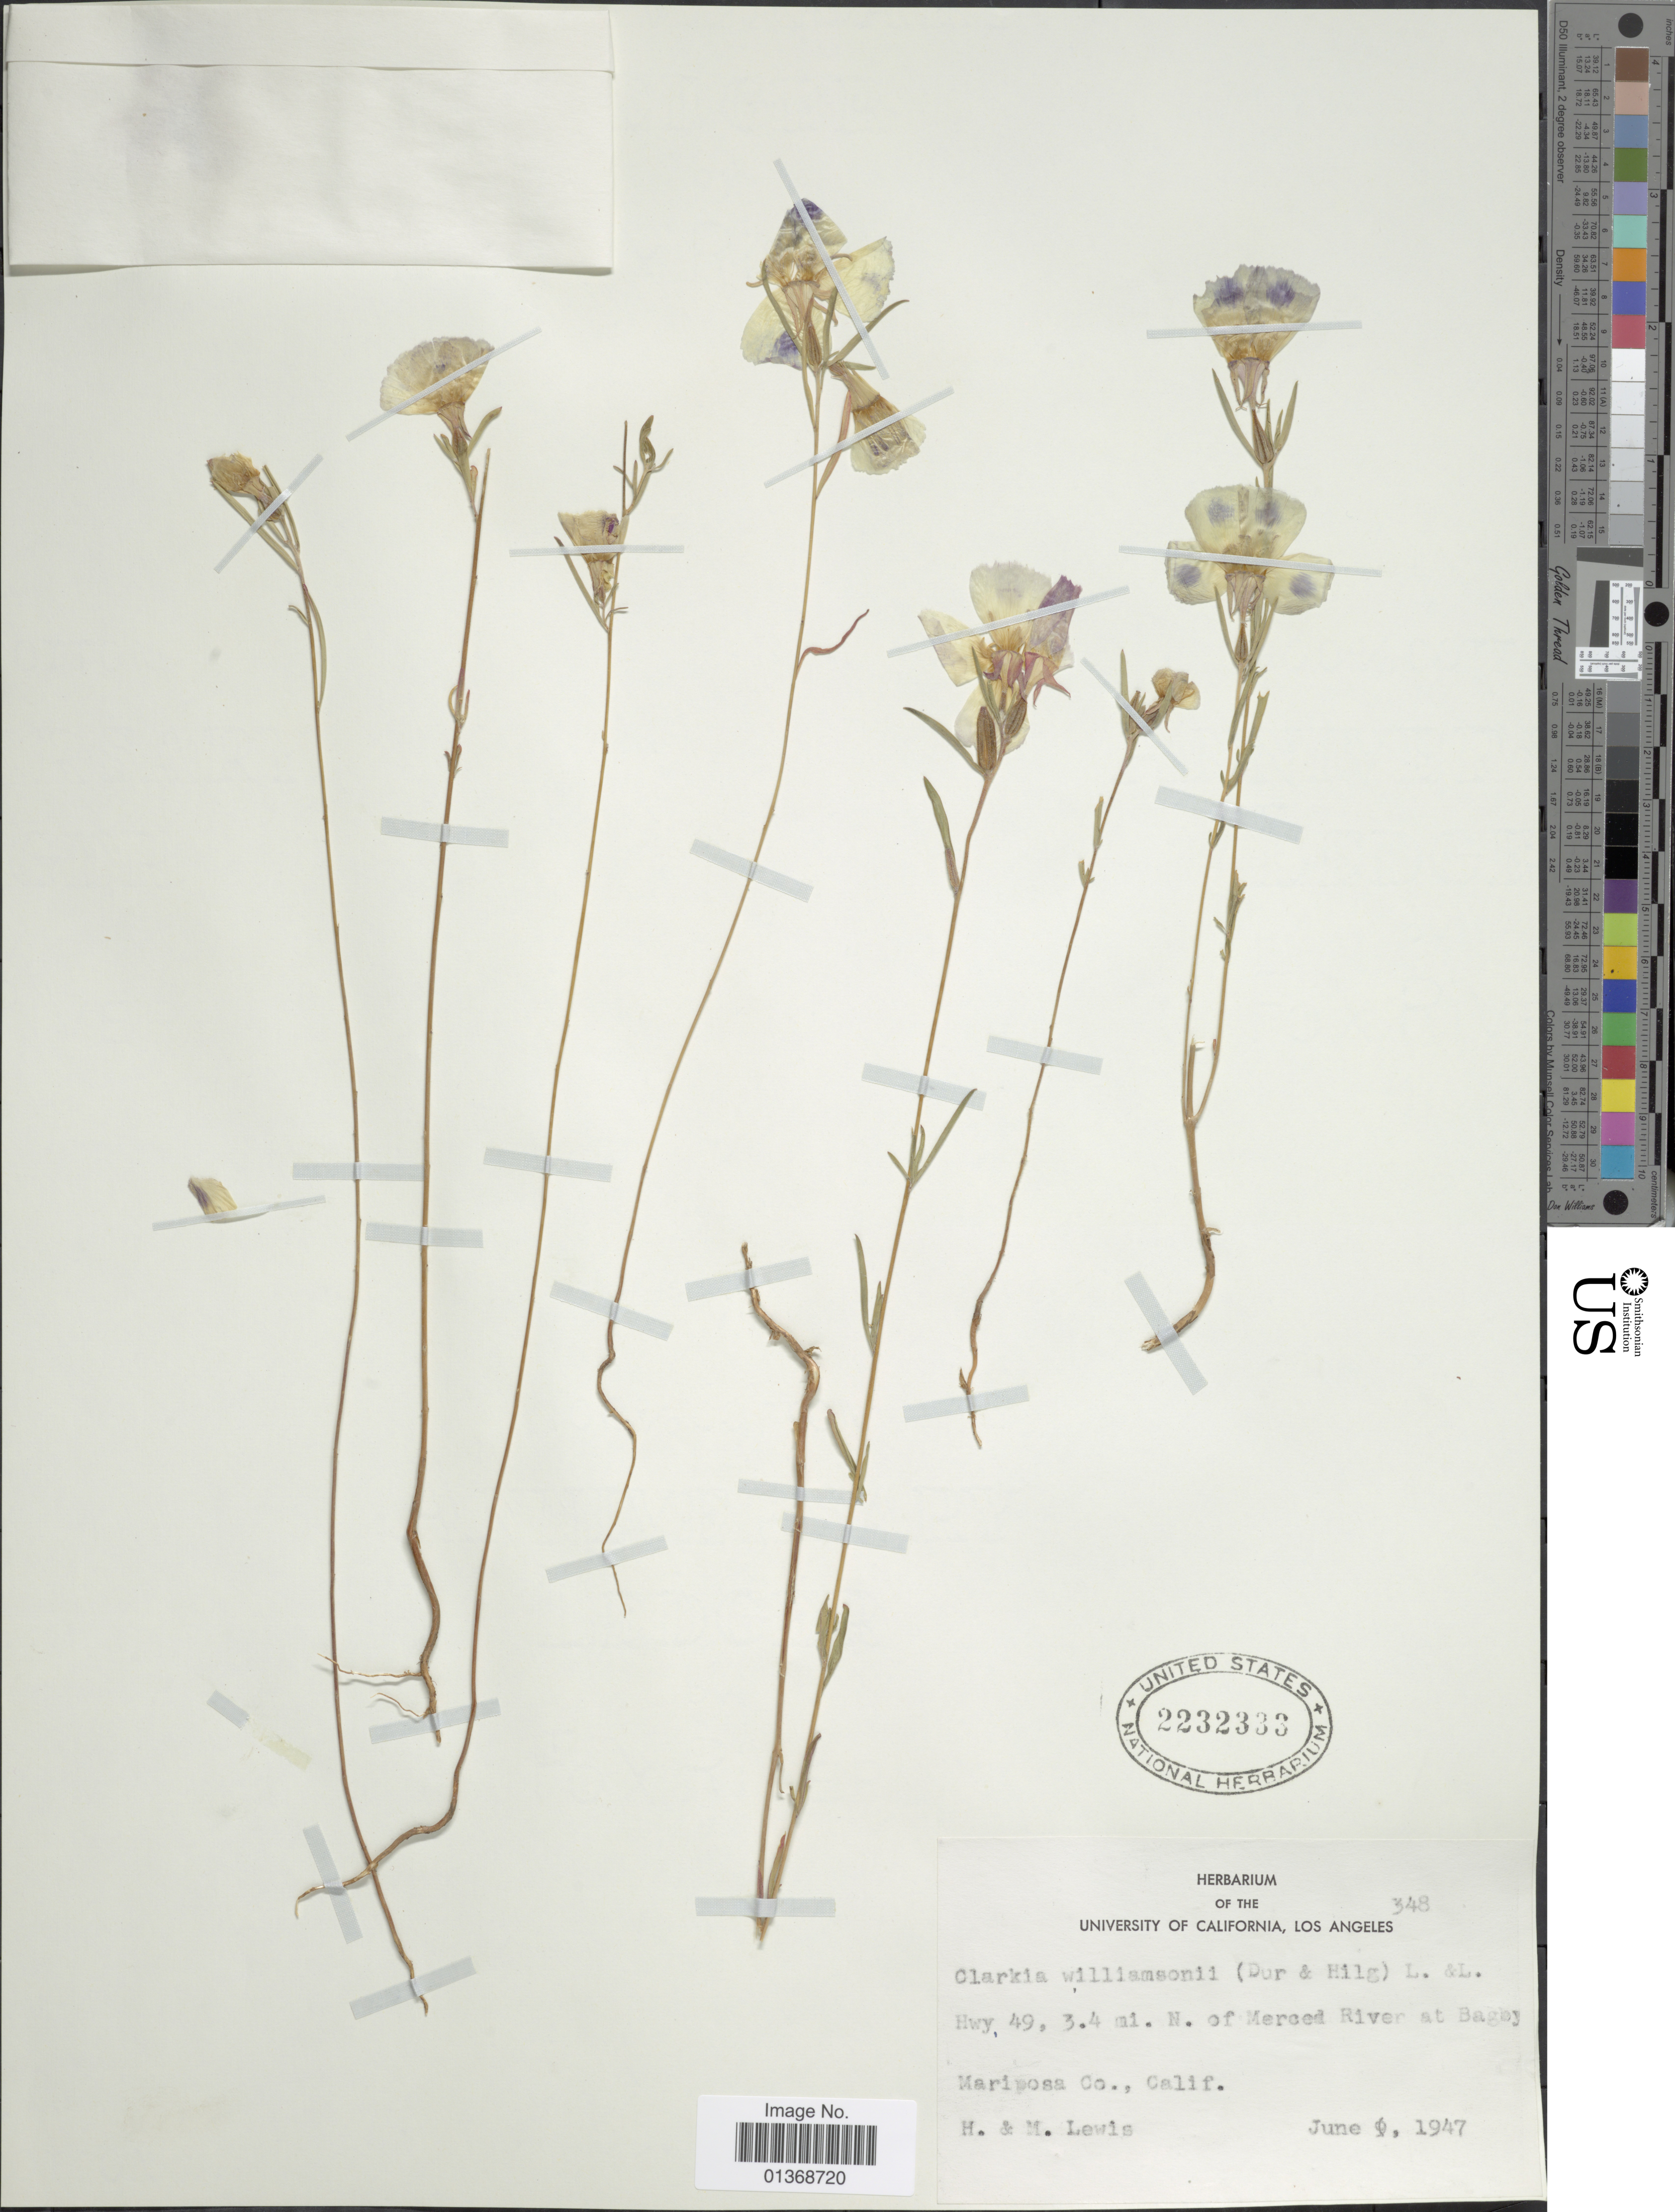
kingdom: Plantae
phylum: Tracheophyta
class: Magnoliopsida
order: Myrtales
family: Onagraceae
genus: Clarkia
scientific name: Clarkia williamsonii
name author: (Durand & Hilg.) F. H. Lewis & M.E. Lewis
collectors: H. Lewis & M. Lewis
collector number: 348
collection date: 1947-06-09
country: United States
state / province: California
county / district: Mariposa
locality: Hwy 49, 3.4 mi. N. of Merced River at Bagby Mariposa Co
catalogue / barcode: US 2232333